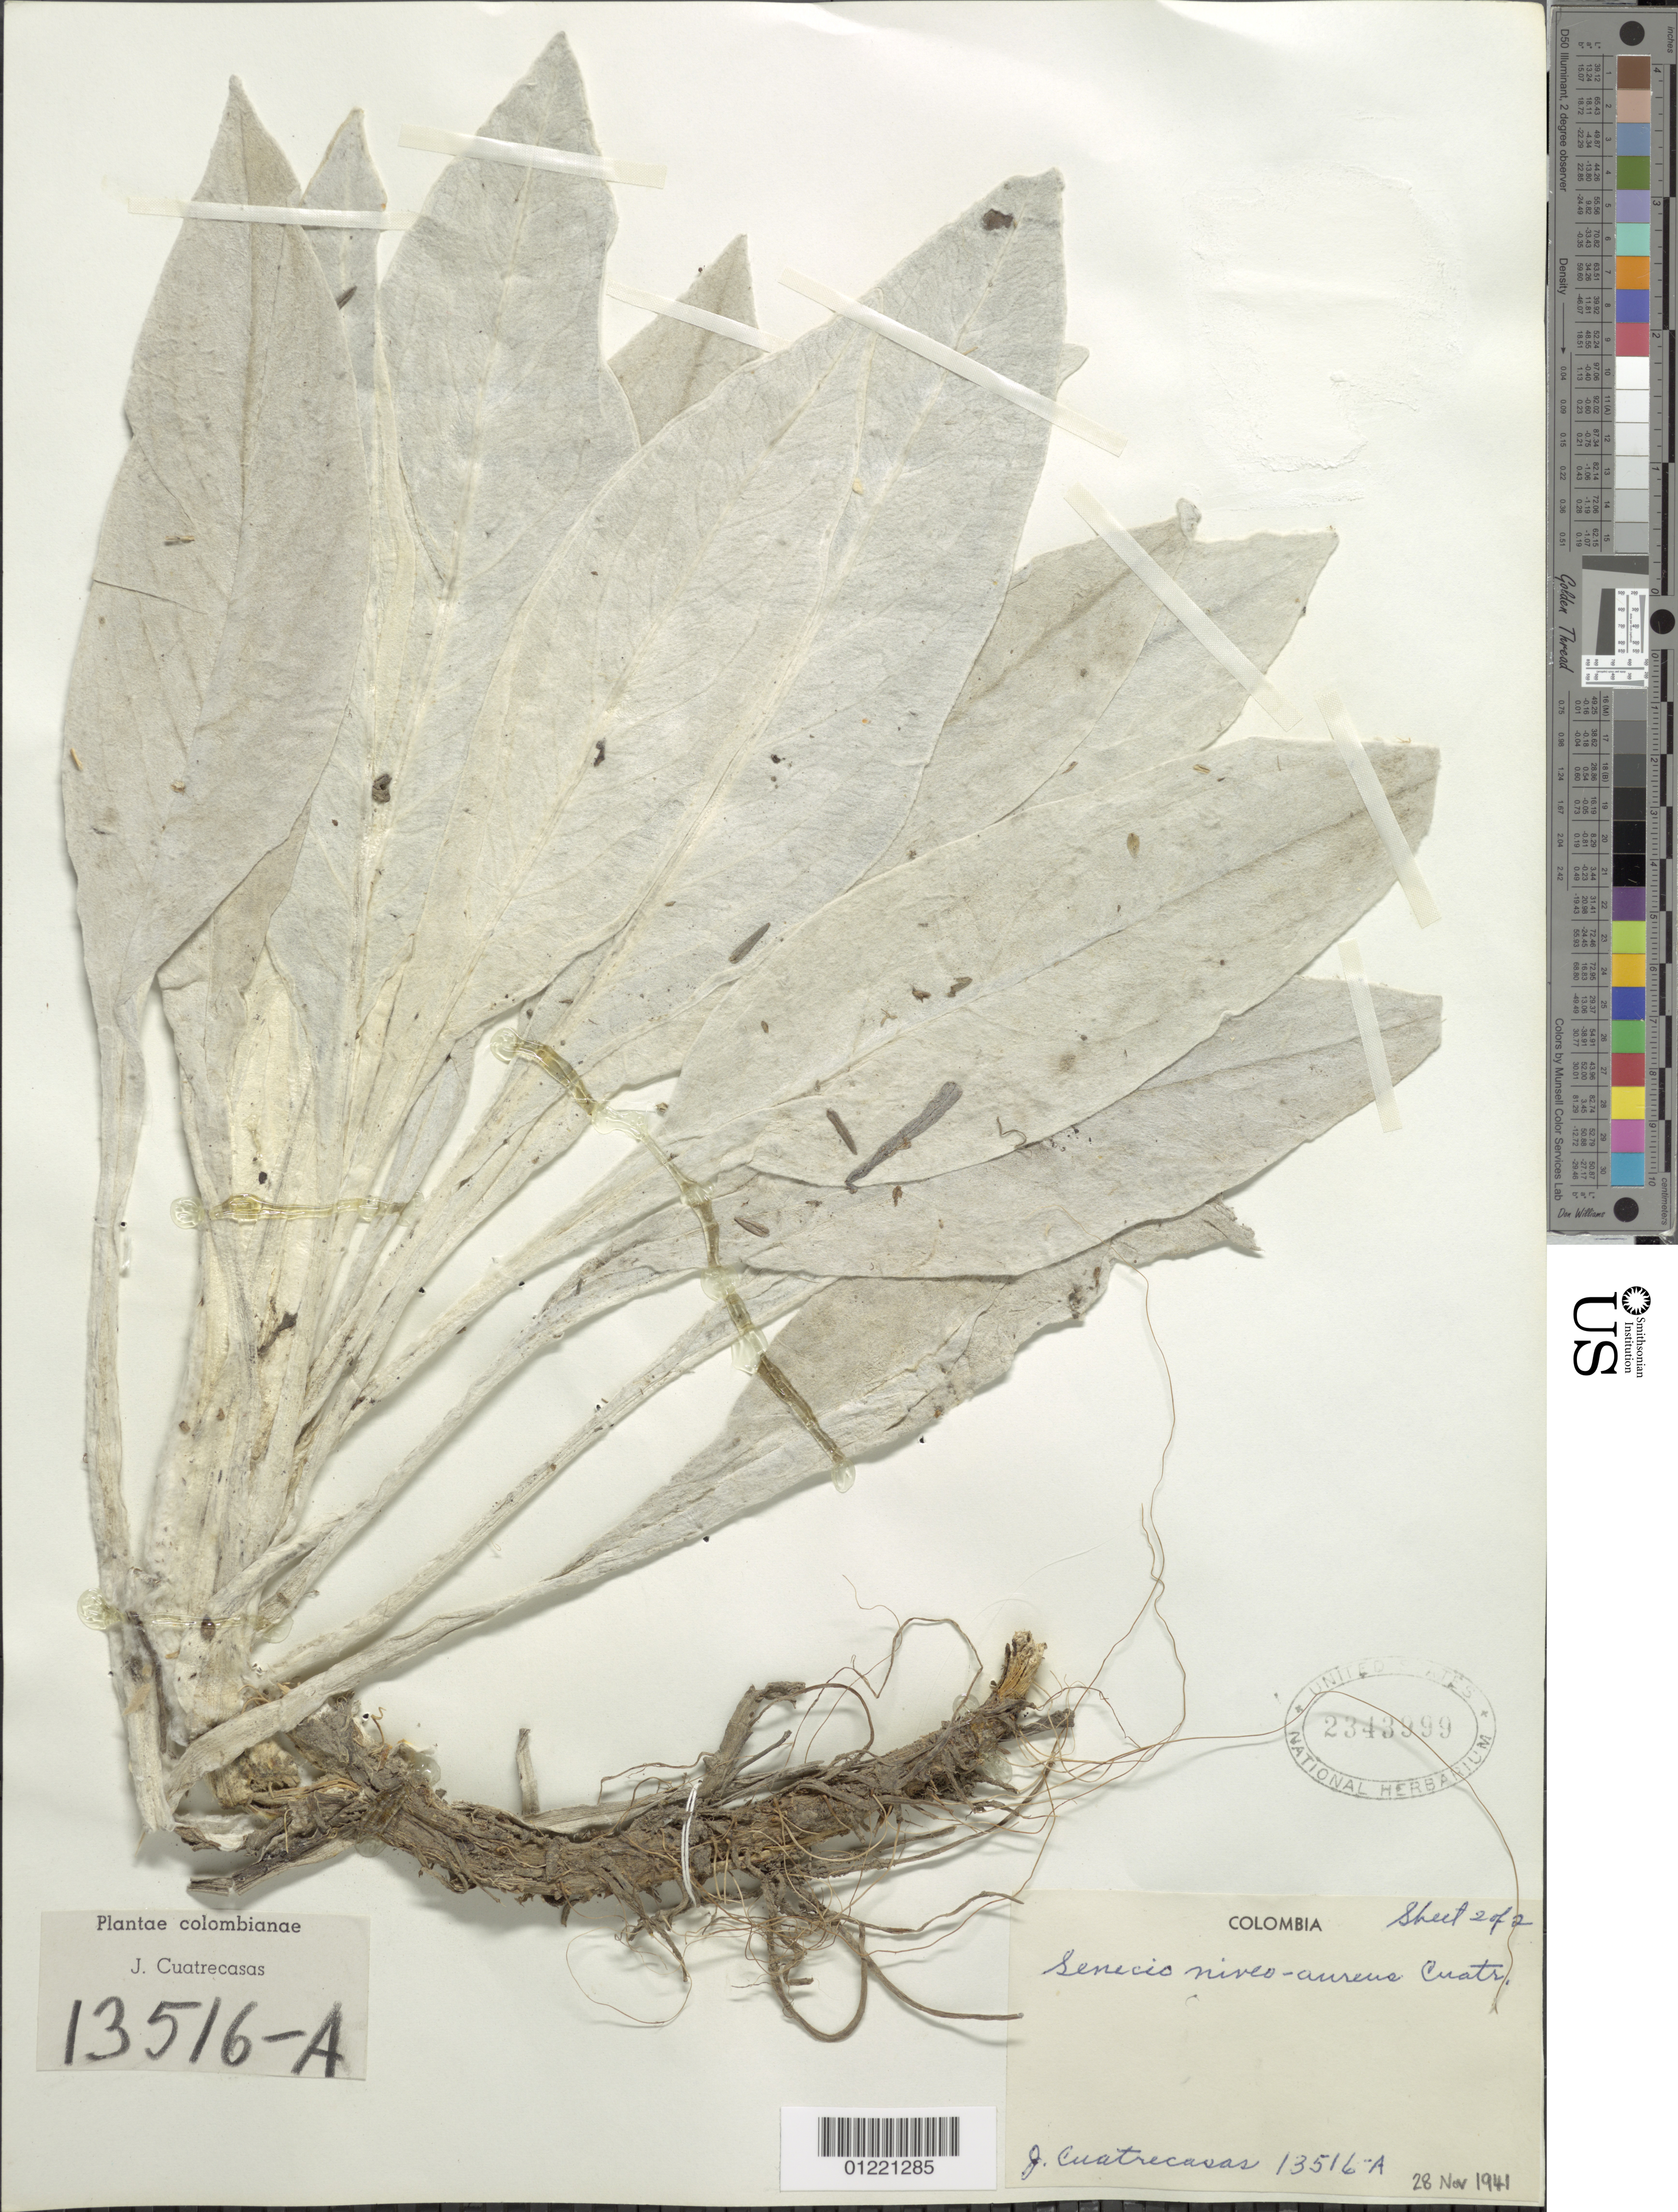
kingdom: Plantae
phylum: Tracheophyta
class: Magnoliopsida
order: Asterales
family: Asteraceae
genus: Senecio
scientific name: Senecio niveo-aureus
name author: Cuatrec.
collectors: J. Cuatrecasas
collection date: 1941-11-28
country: Colombia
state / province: Santander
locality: Cordillera Oriental, Páramo del Almorzadero, vertiente norte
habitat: paramo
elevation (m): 3600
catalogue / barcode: US 2343999